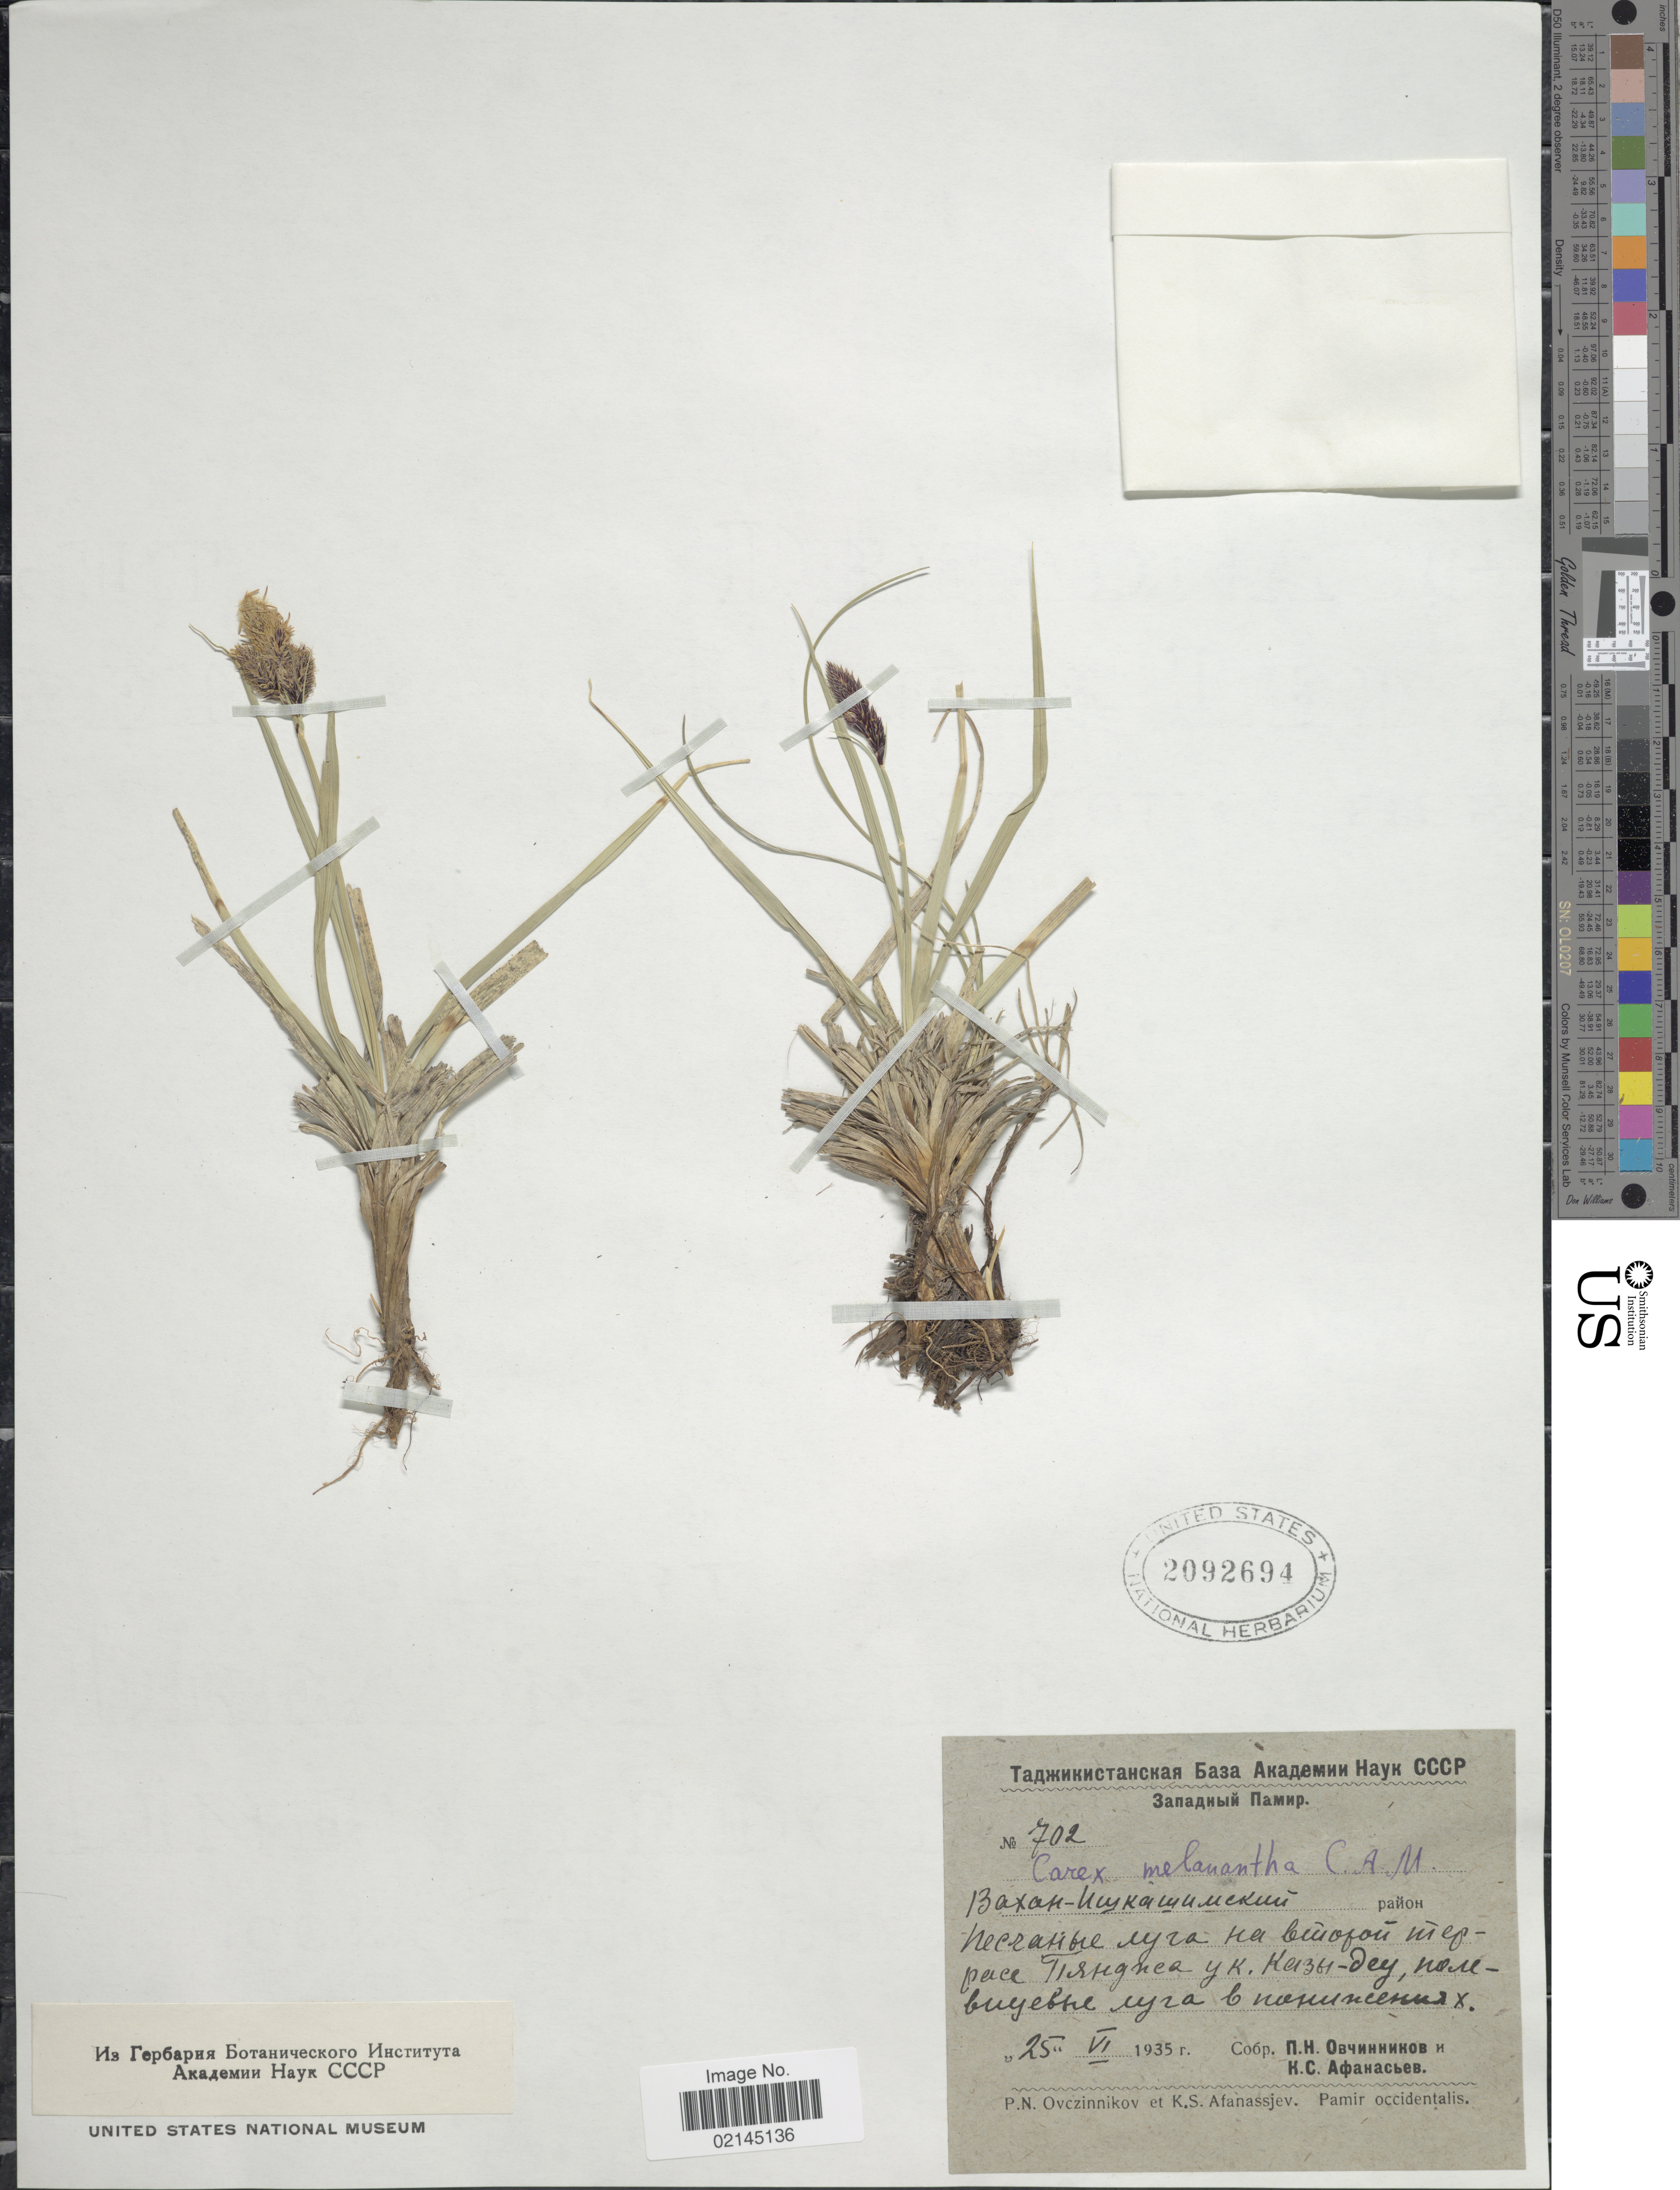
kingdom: Plantae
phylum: Tracheophyta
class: Liliopsida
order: Poales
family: Cyperaceae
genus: Carex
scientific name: Carex melanantha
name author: C.A. Mey.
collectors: P. Ovczinnikov & C. S. Afanassiev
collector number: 702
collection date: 1935-06-25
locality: Pamir occidentalis [Foreign script]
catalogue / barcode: US 2092694